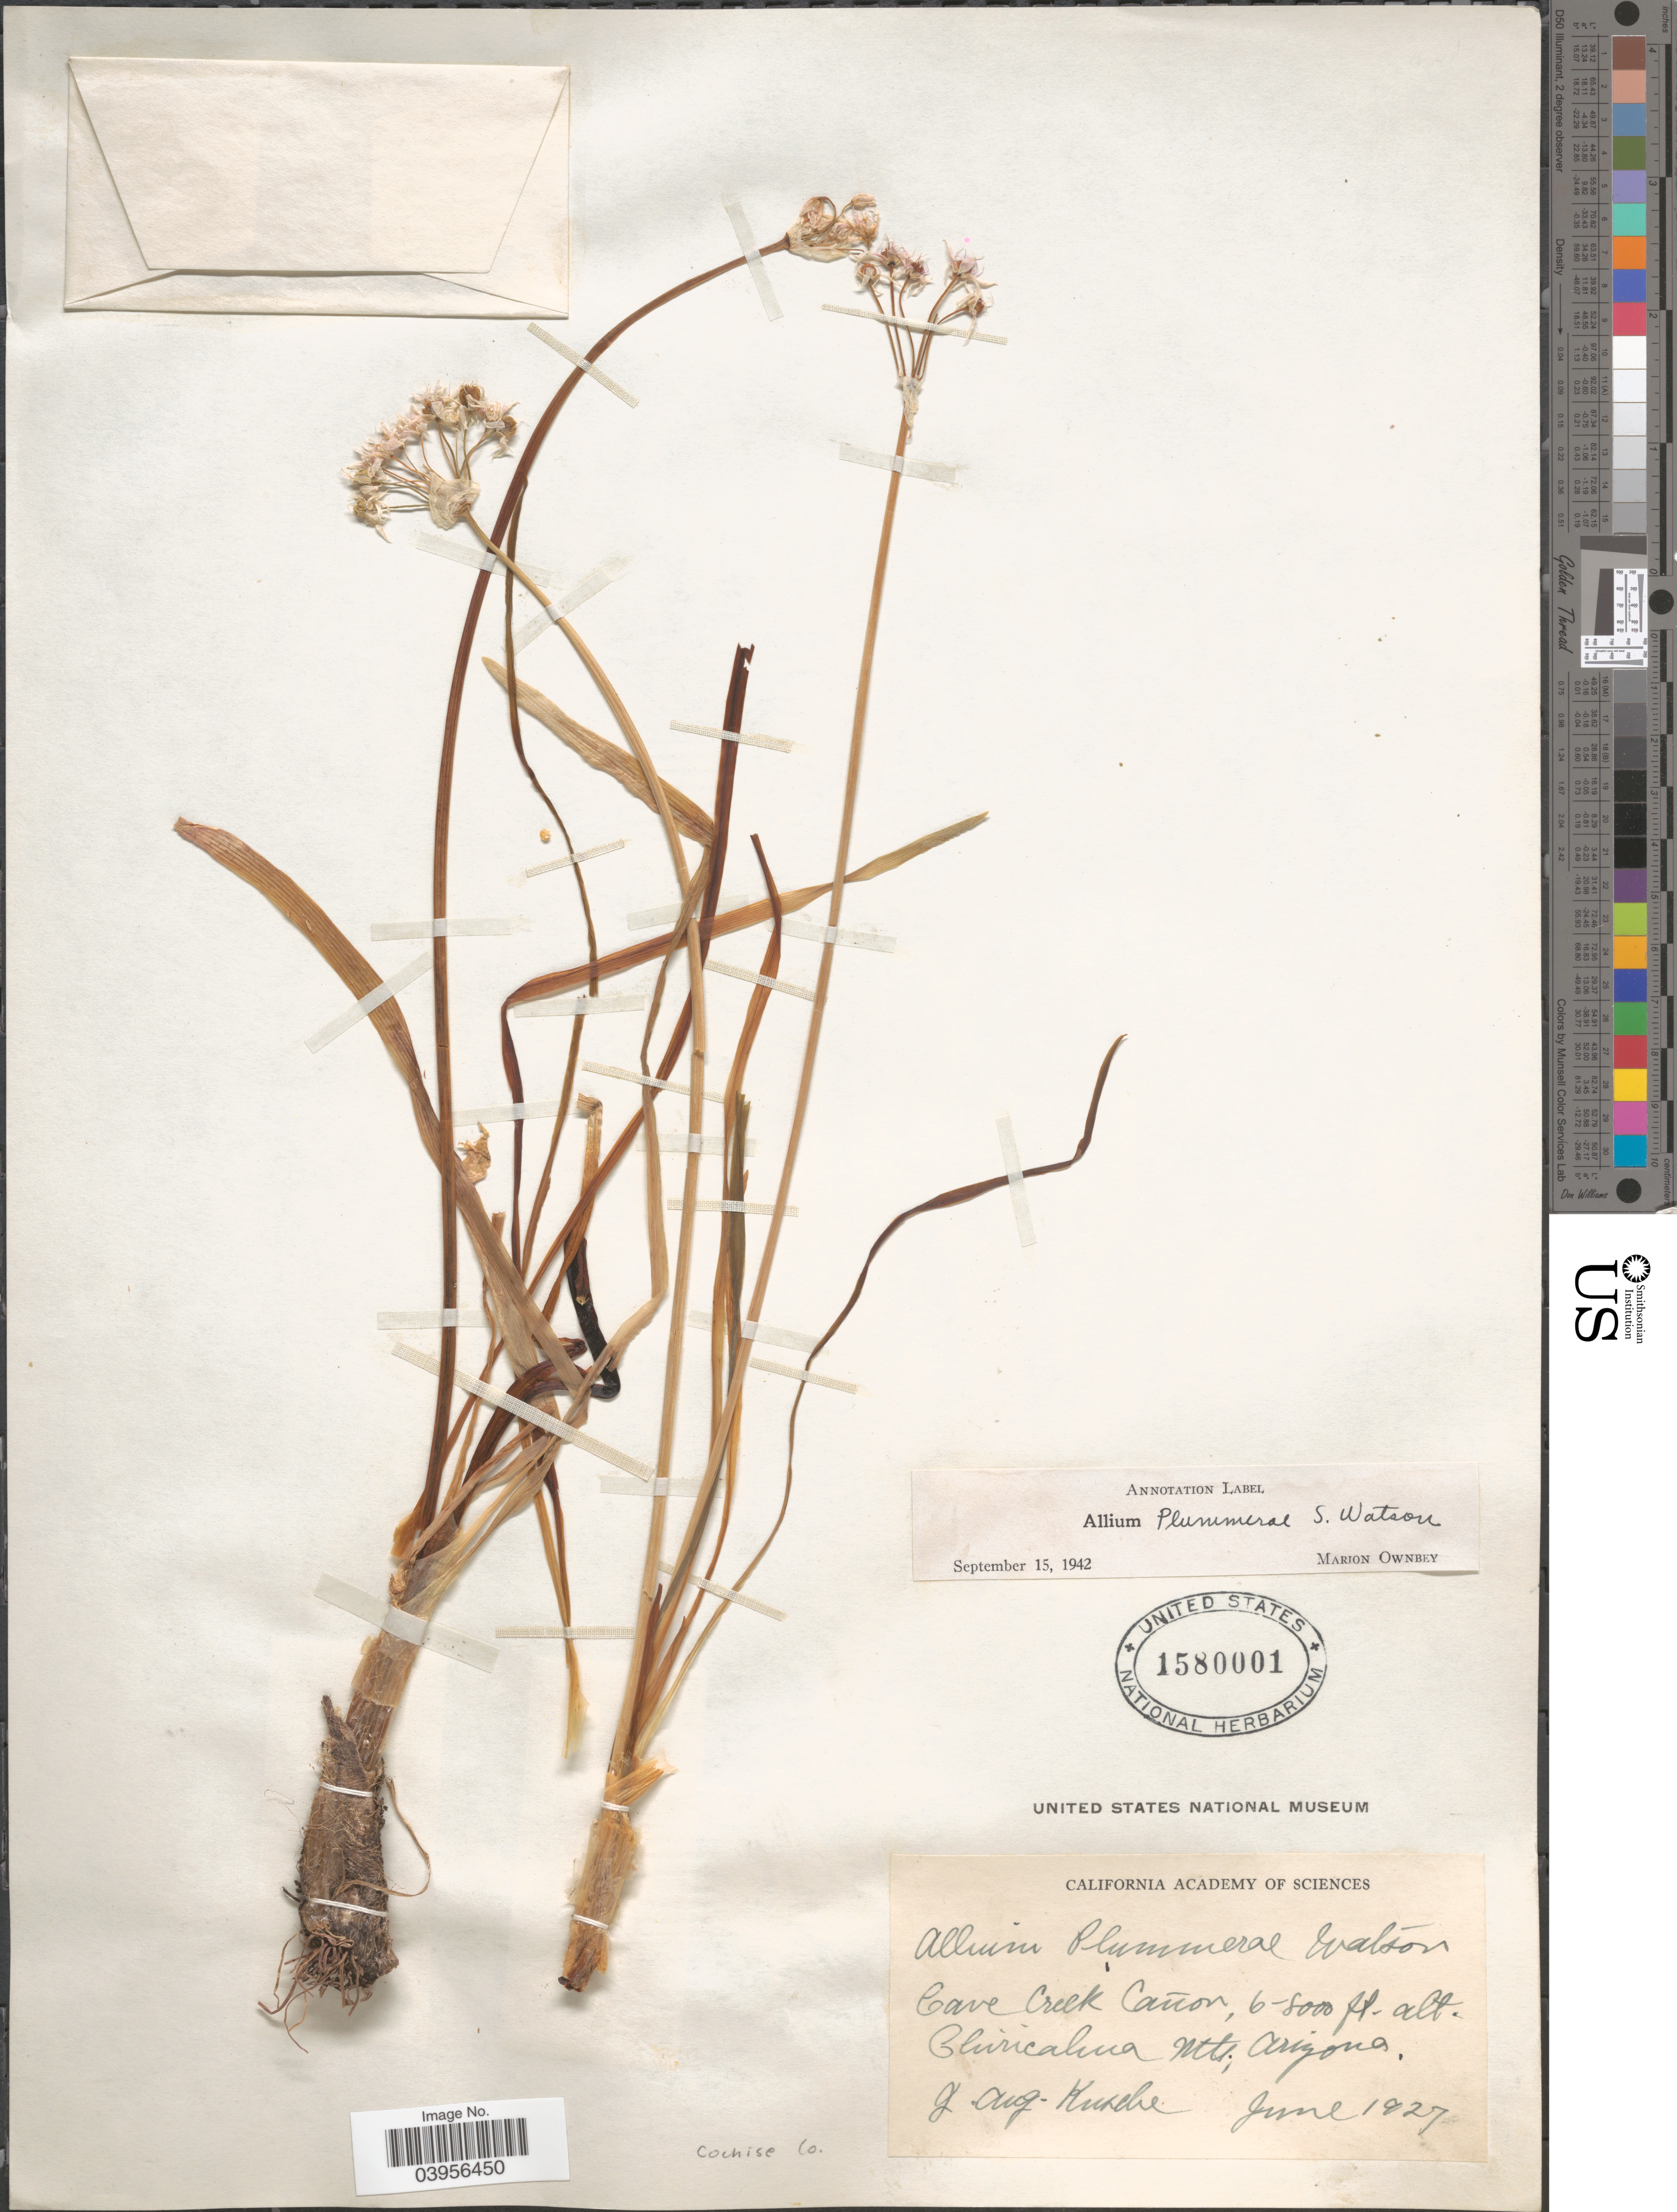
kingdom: Plantae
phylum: Tracheophyta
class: Liliopsida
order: Asparagales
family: Amaryllidaceae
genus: Allium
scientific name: Allium plummerae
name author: S. Watson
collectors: J. Kusche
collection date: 1927-06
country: United States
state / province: Arizona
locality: Cochise Co. Cave Creek Cañon. Cluricahua Mts.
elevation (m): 1829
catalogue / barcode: US 1580001